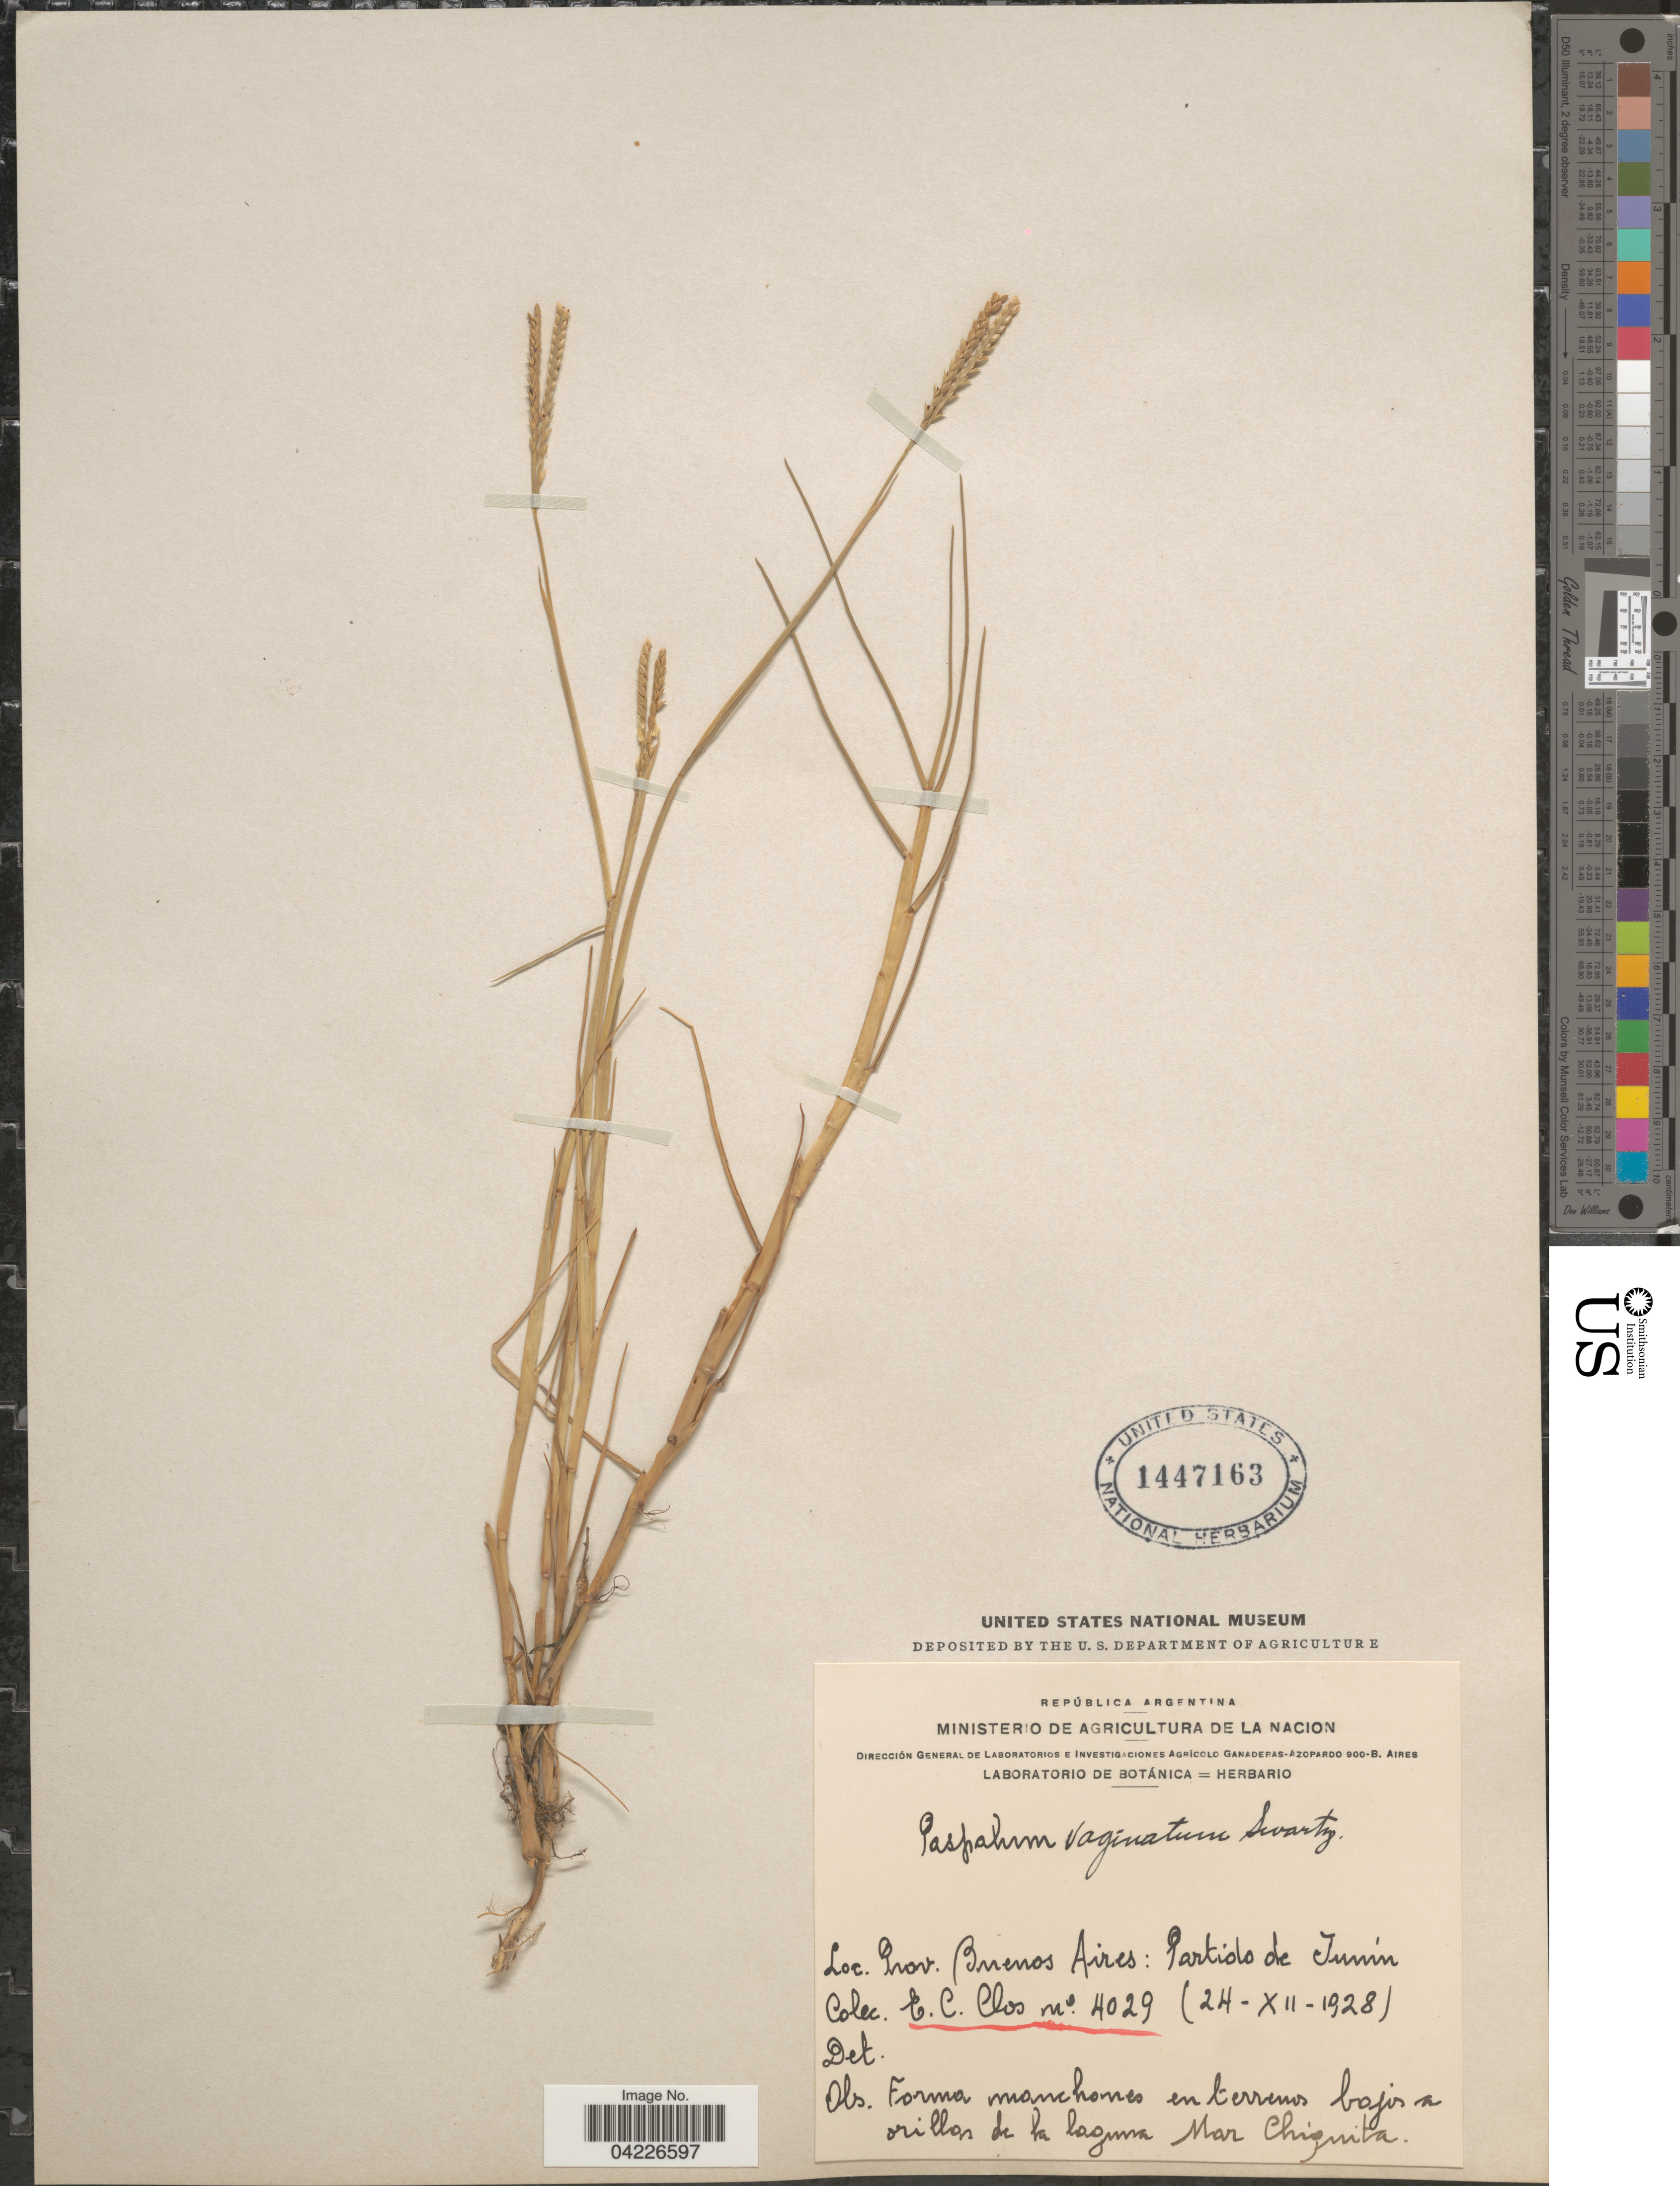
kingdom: Plantae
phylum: Tracheophyta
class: Liliopsida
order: Poales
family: Poaceae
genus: Paspalum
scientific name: Paspalum vaginatum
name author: Sw.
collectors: E. Clos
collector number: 4029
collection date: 1928-12-24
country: Argentina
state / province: Buenos Aires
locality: Partido de Junín.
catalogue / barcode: US 1447163